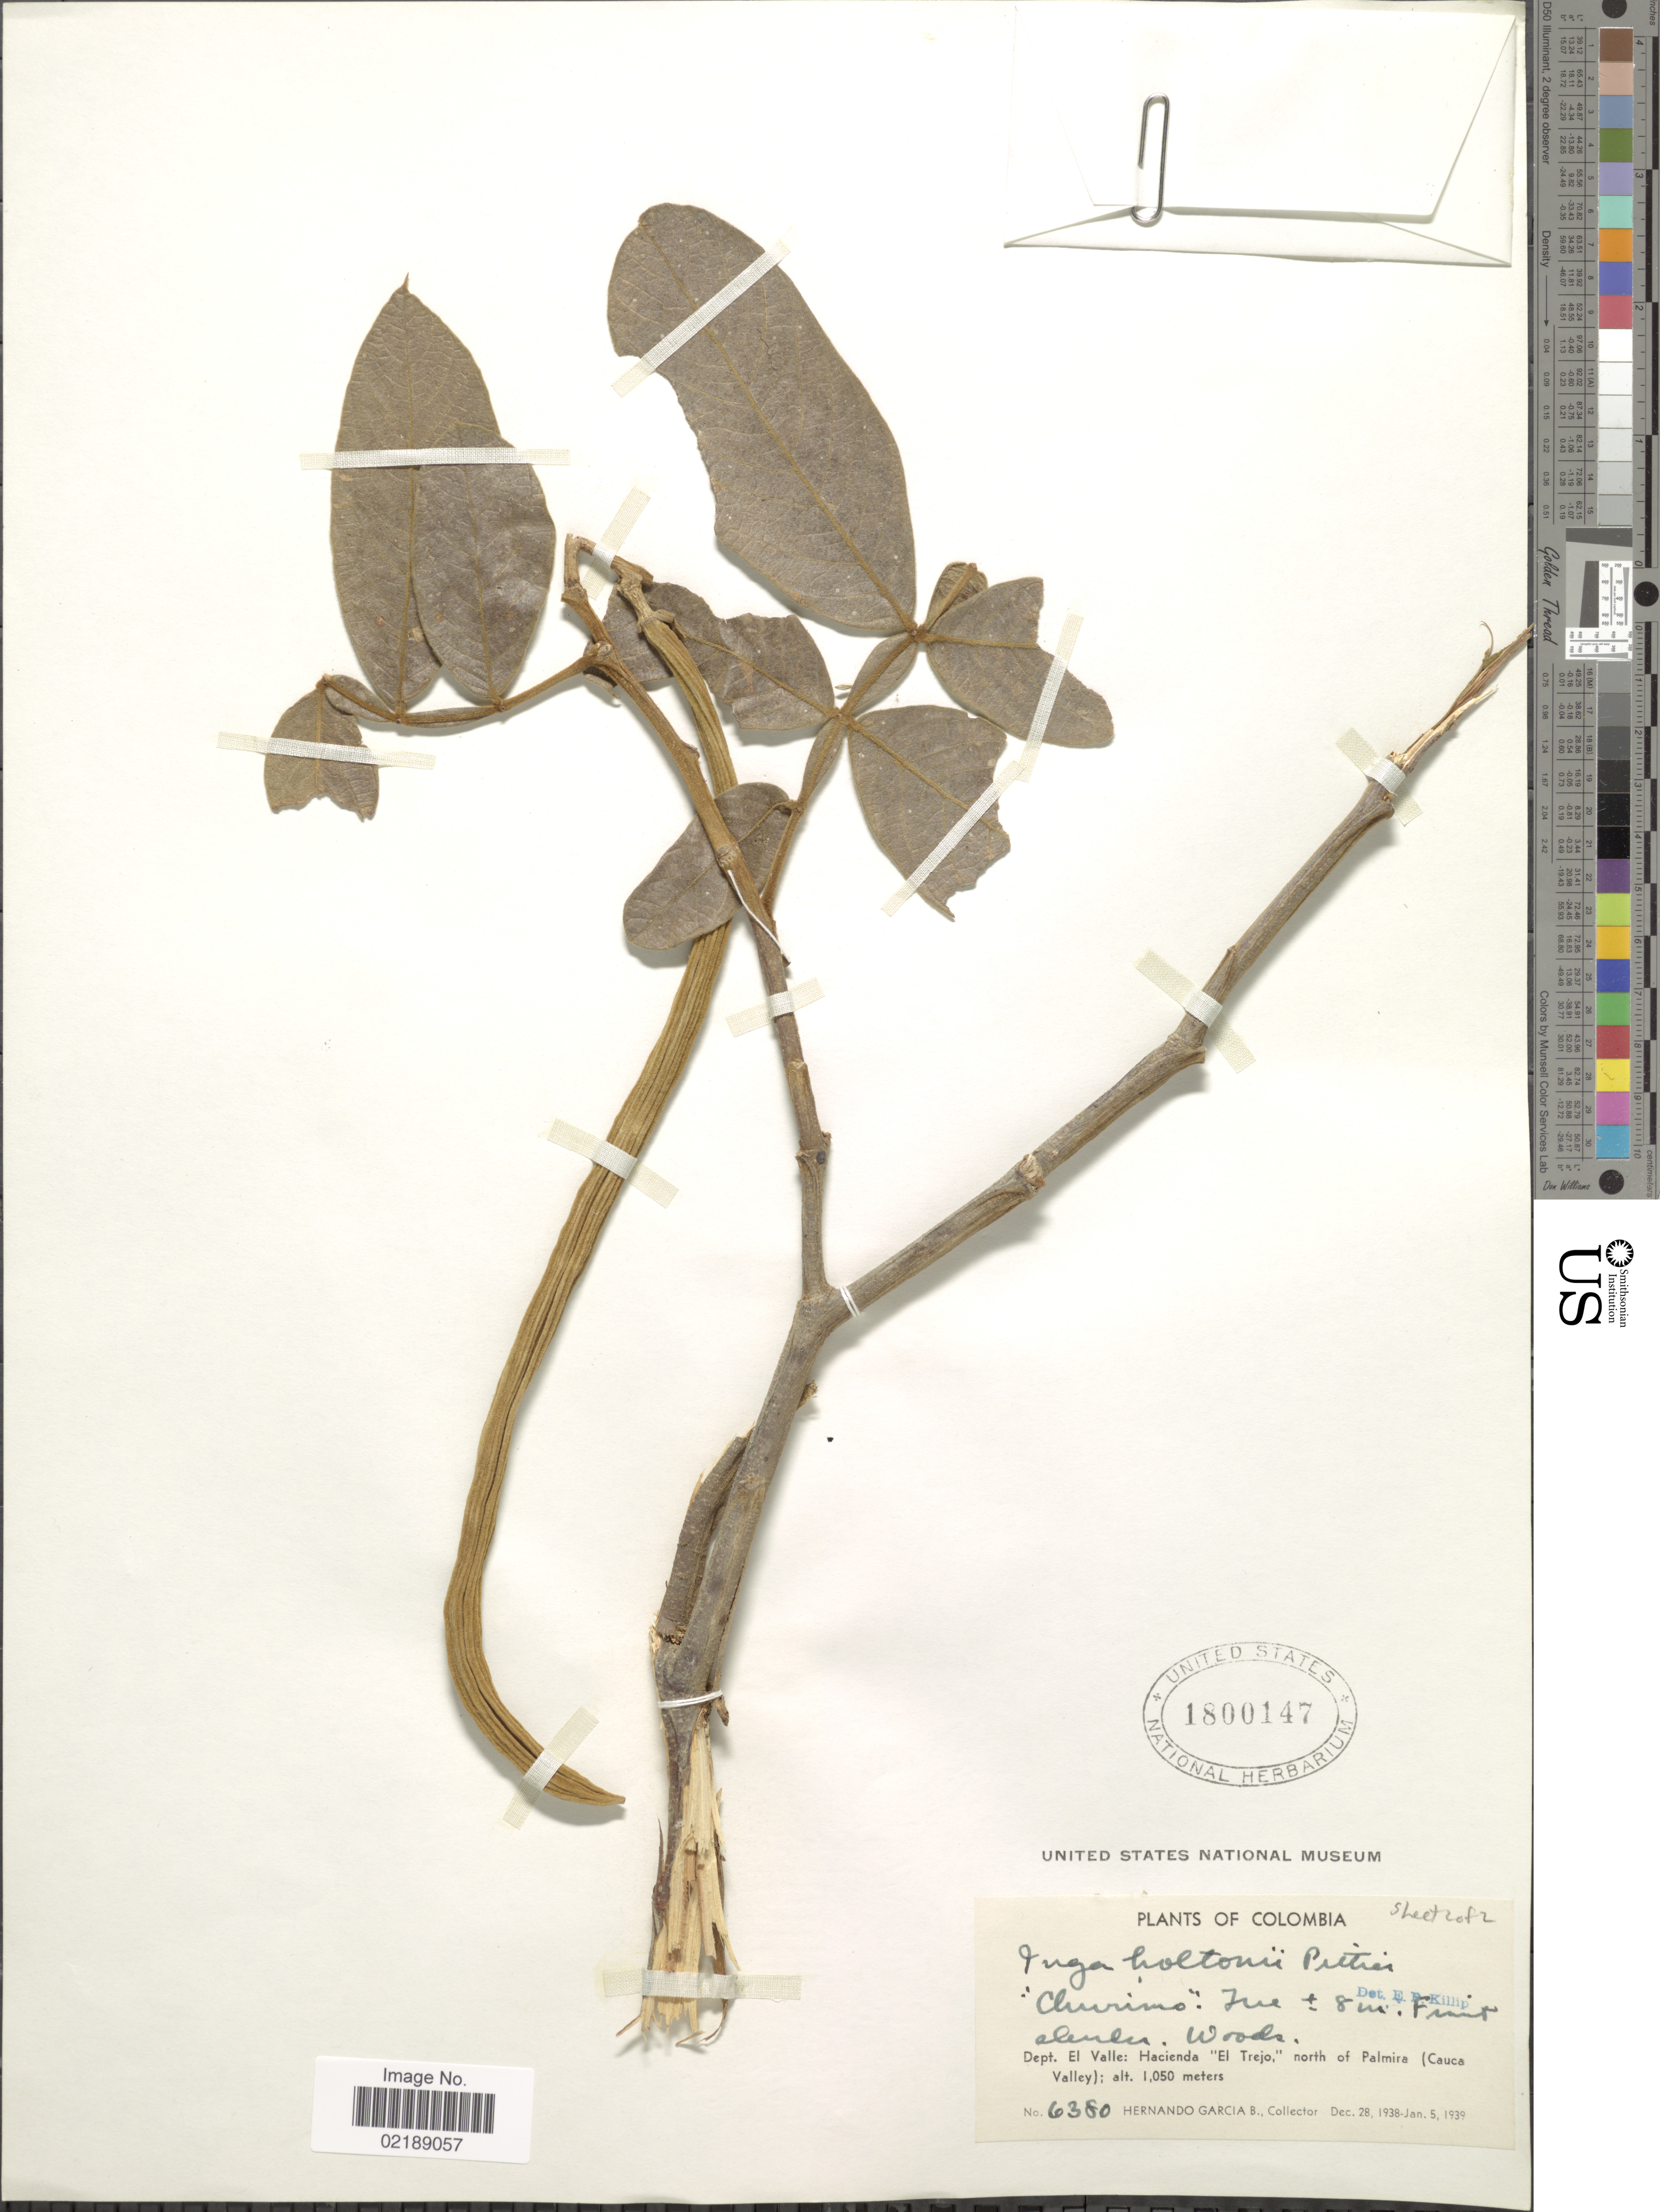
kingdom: Plantae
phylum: Tracheophyta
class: Magnoliopsida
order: Fabales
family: Fabaceae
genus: Inga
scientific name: Inga ornata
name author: Kunth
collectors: H. García Barriga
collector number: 6380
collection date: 1938-12-28/1939-01-05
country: Colombia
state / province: Valle del Cauca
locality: Hacienda El Trejo, north of Palmira (Cauca Valley)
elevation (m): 1050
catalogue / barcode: US 1800147